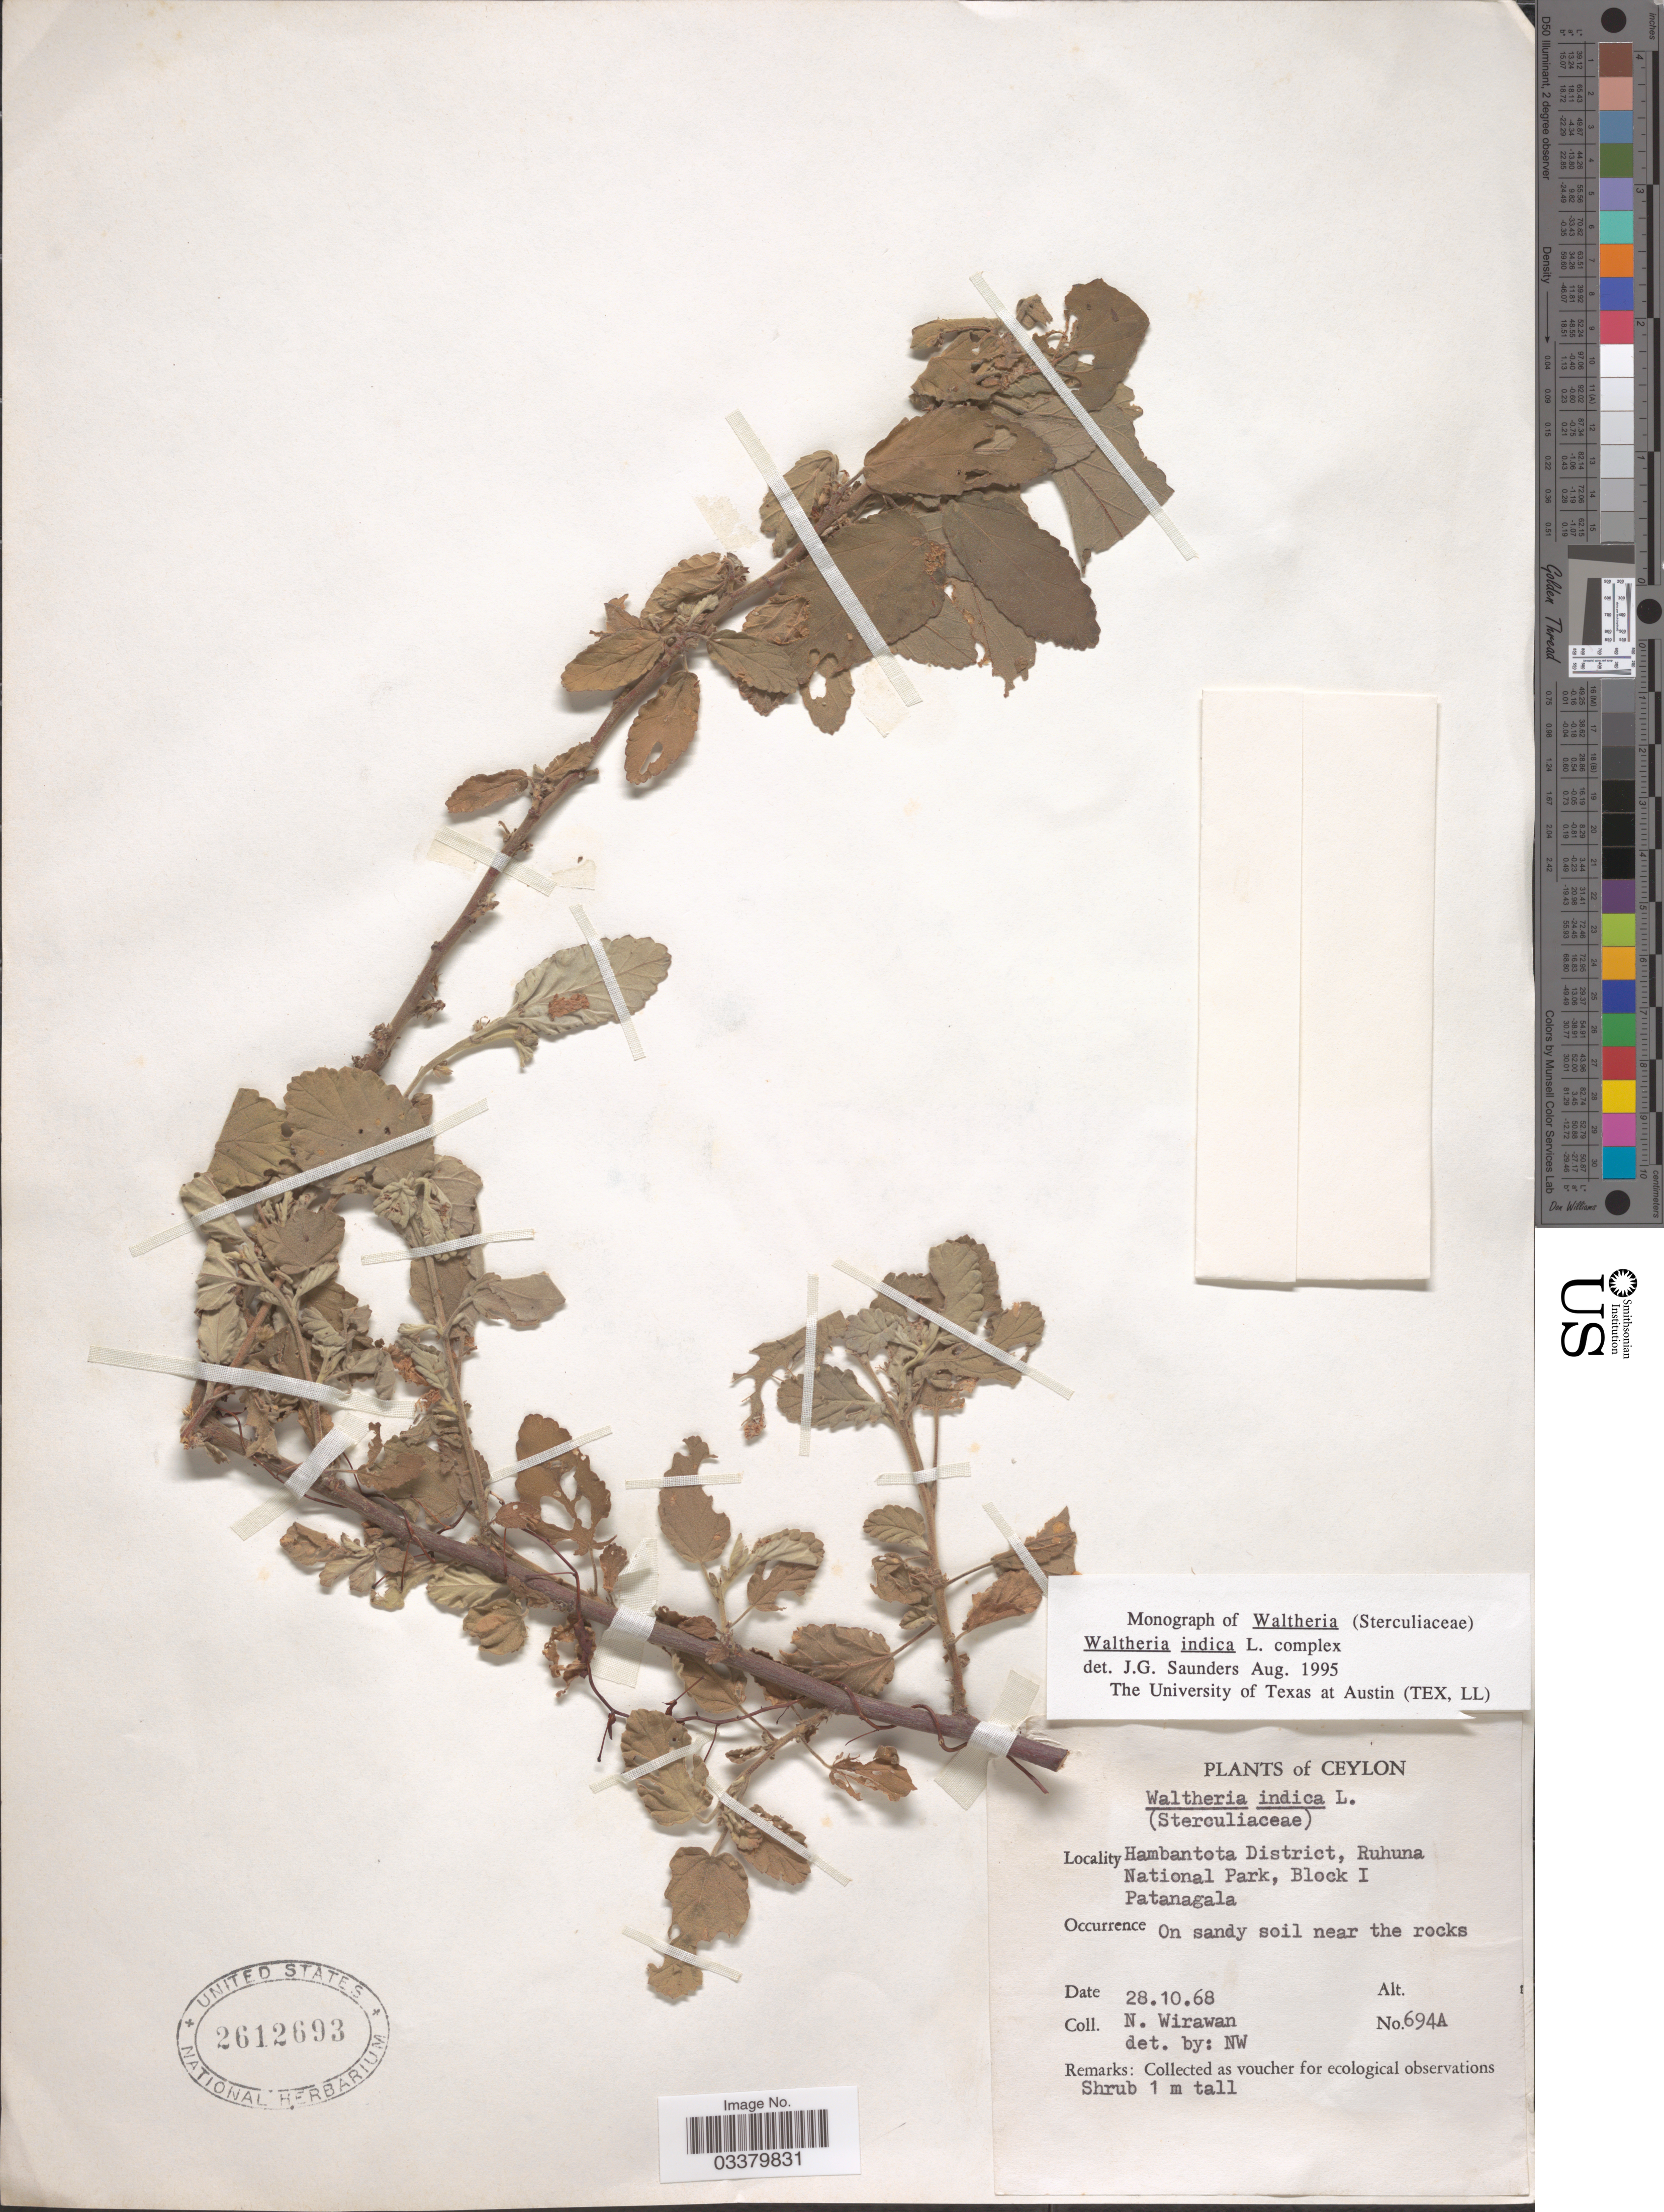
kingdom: Plantae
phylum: Tracheophyta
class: Magnoliopsida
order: Malvales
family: Malvaceae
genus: Waltheria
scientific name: Waltheria indica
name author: L.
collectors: N. Wirawan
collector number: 694A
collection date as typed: Transcribed d/m/y: 28/10/68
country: Sri Lanka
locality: Ceylon, Hambantota District, Ruhuna National Park, Block I Patanagala.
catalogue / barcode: US 2612693